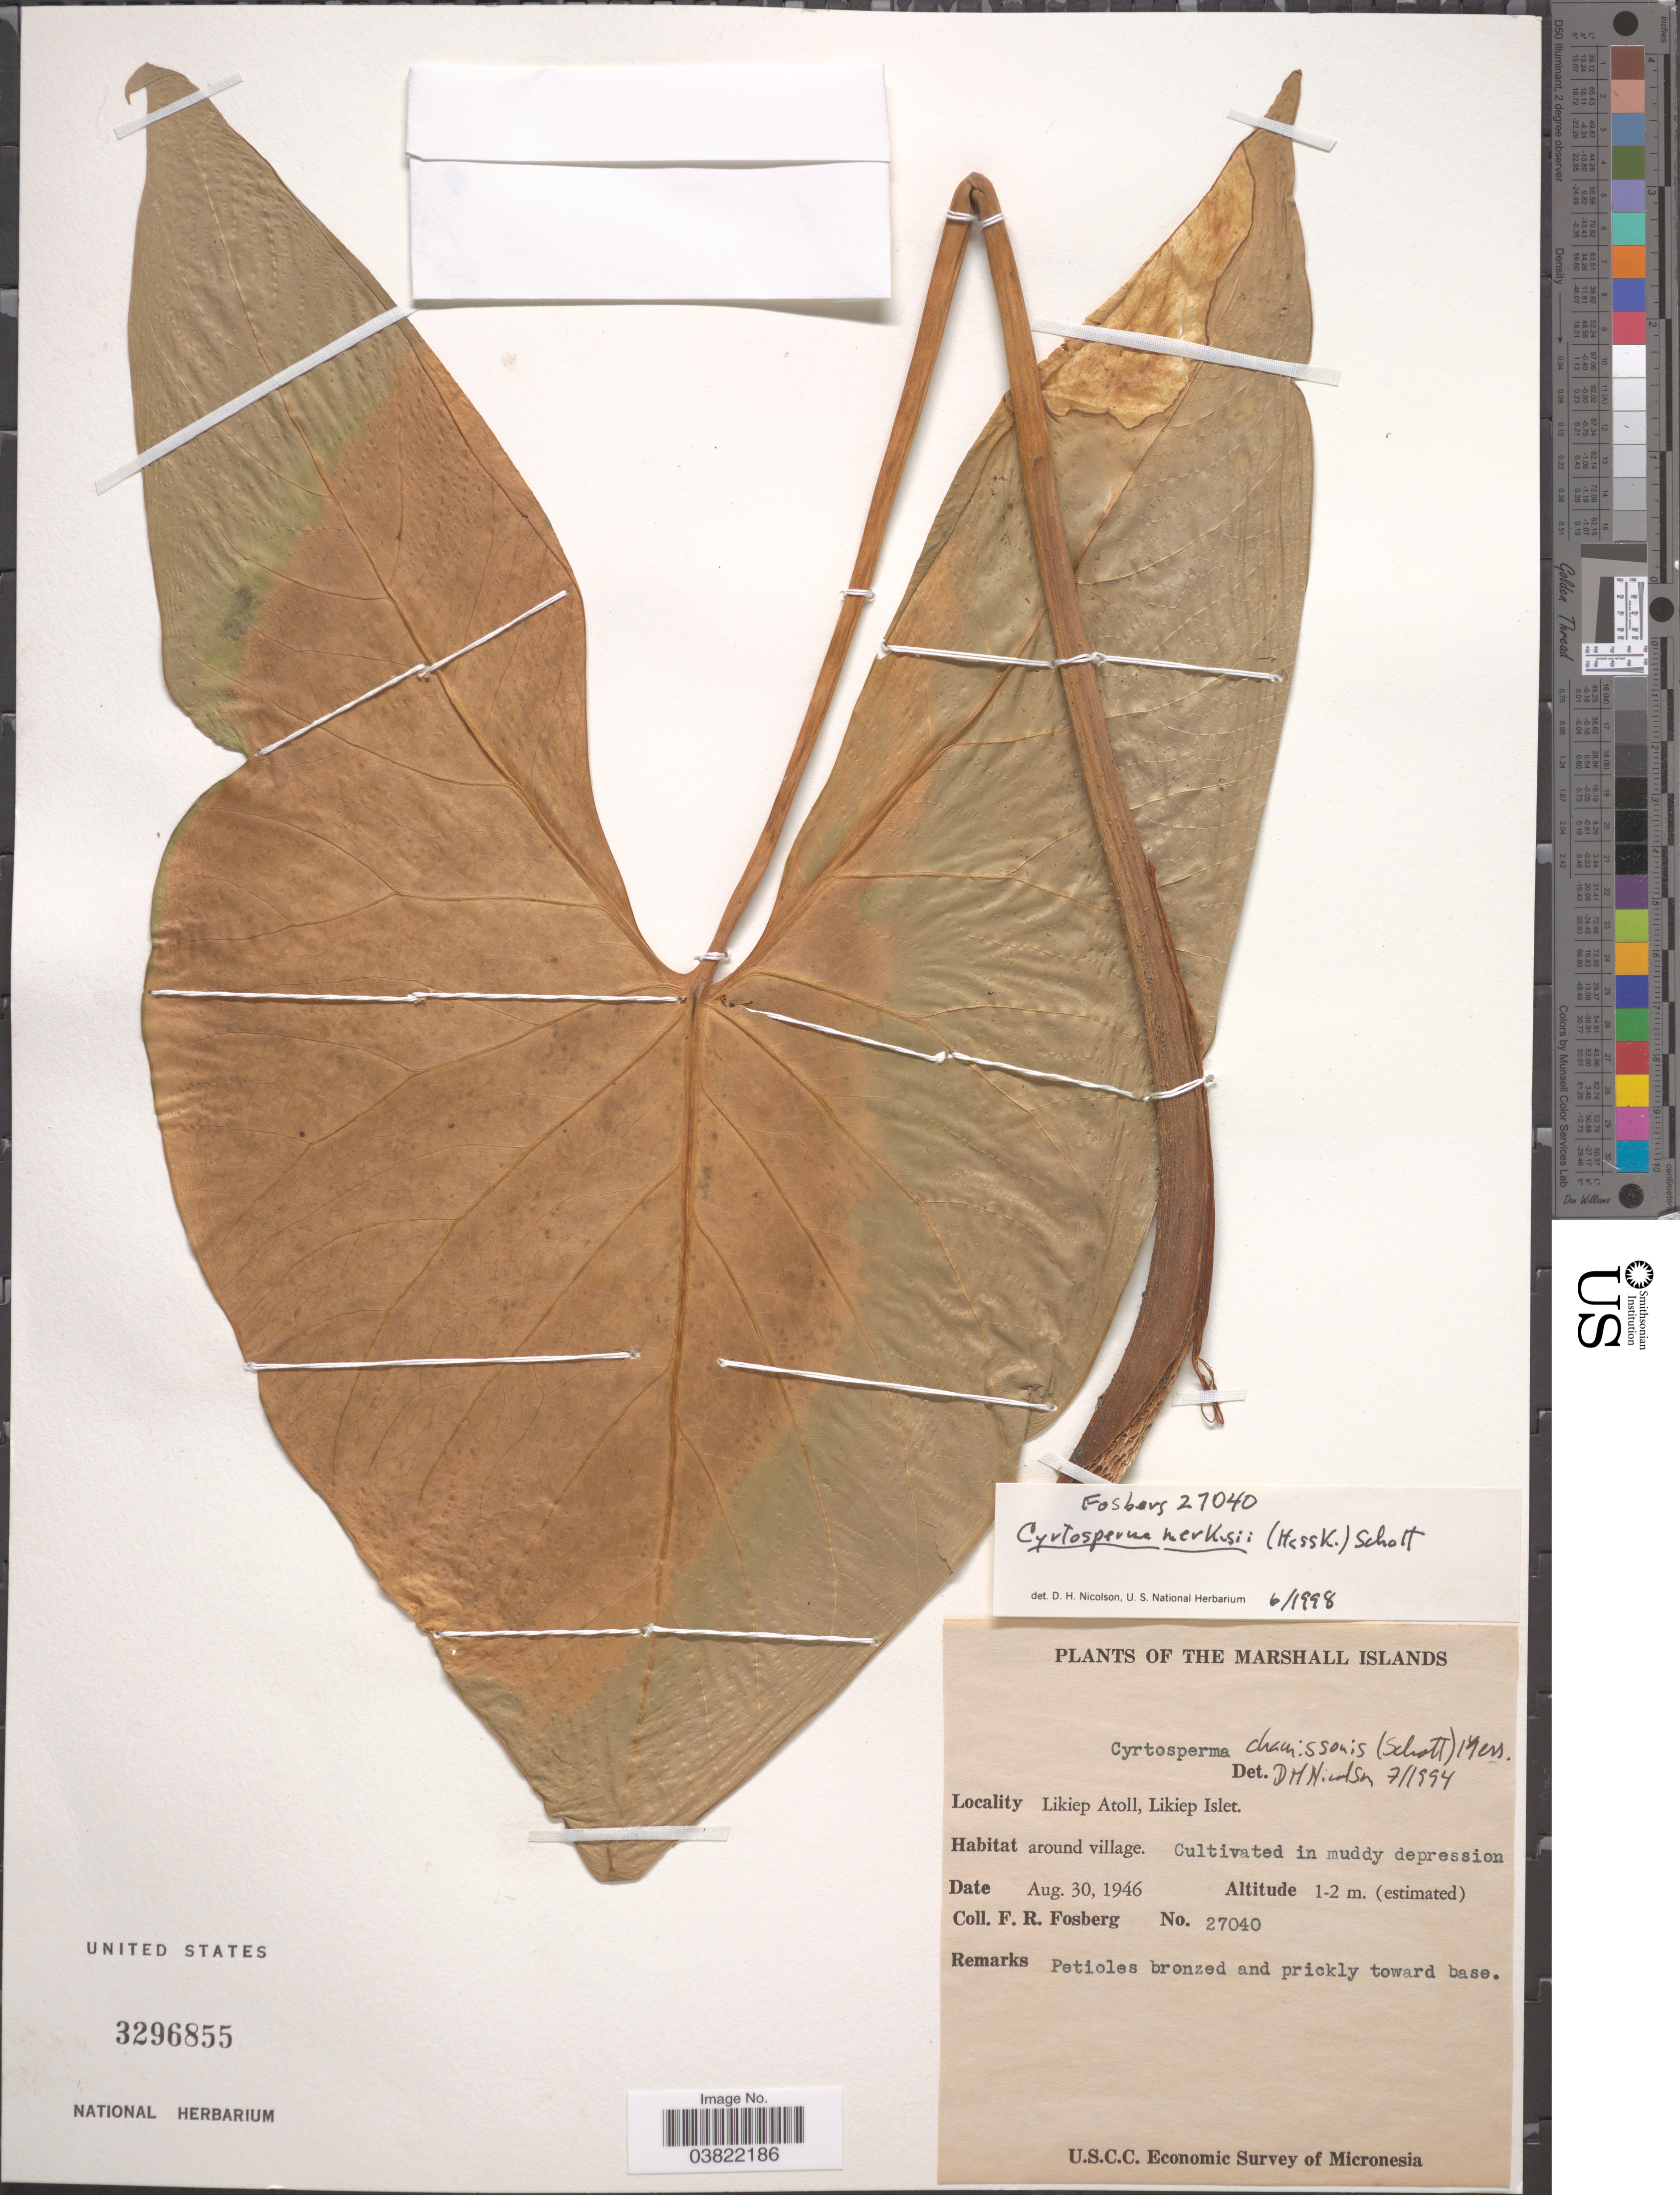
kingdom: Plantae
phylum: Tracheophyta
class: Liliopsida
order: Alismatales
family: Araceae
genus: Cyrtosperma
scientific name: Cyrtosperma merkusii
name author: (Hassk.) Schott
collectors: F. R. Fosberg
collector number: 27040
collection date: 1946-08-30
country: Marshall Islands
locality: The Marshall Islands. Likiep Atoll, Likiep Islet.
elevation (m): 1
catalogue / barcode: US 3296855